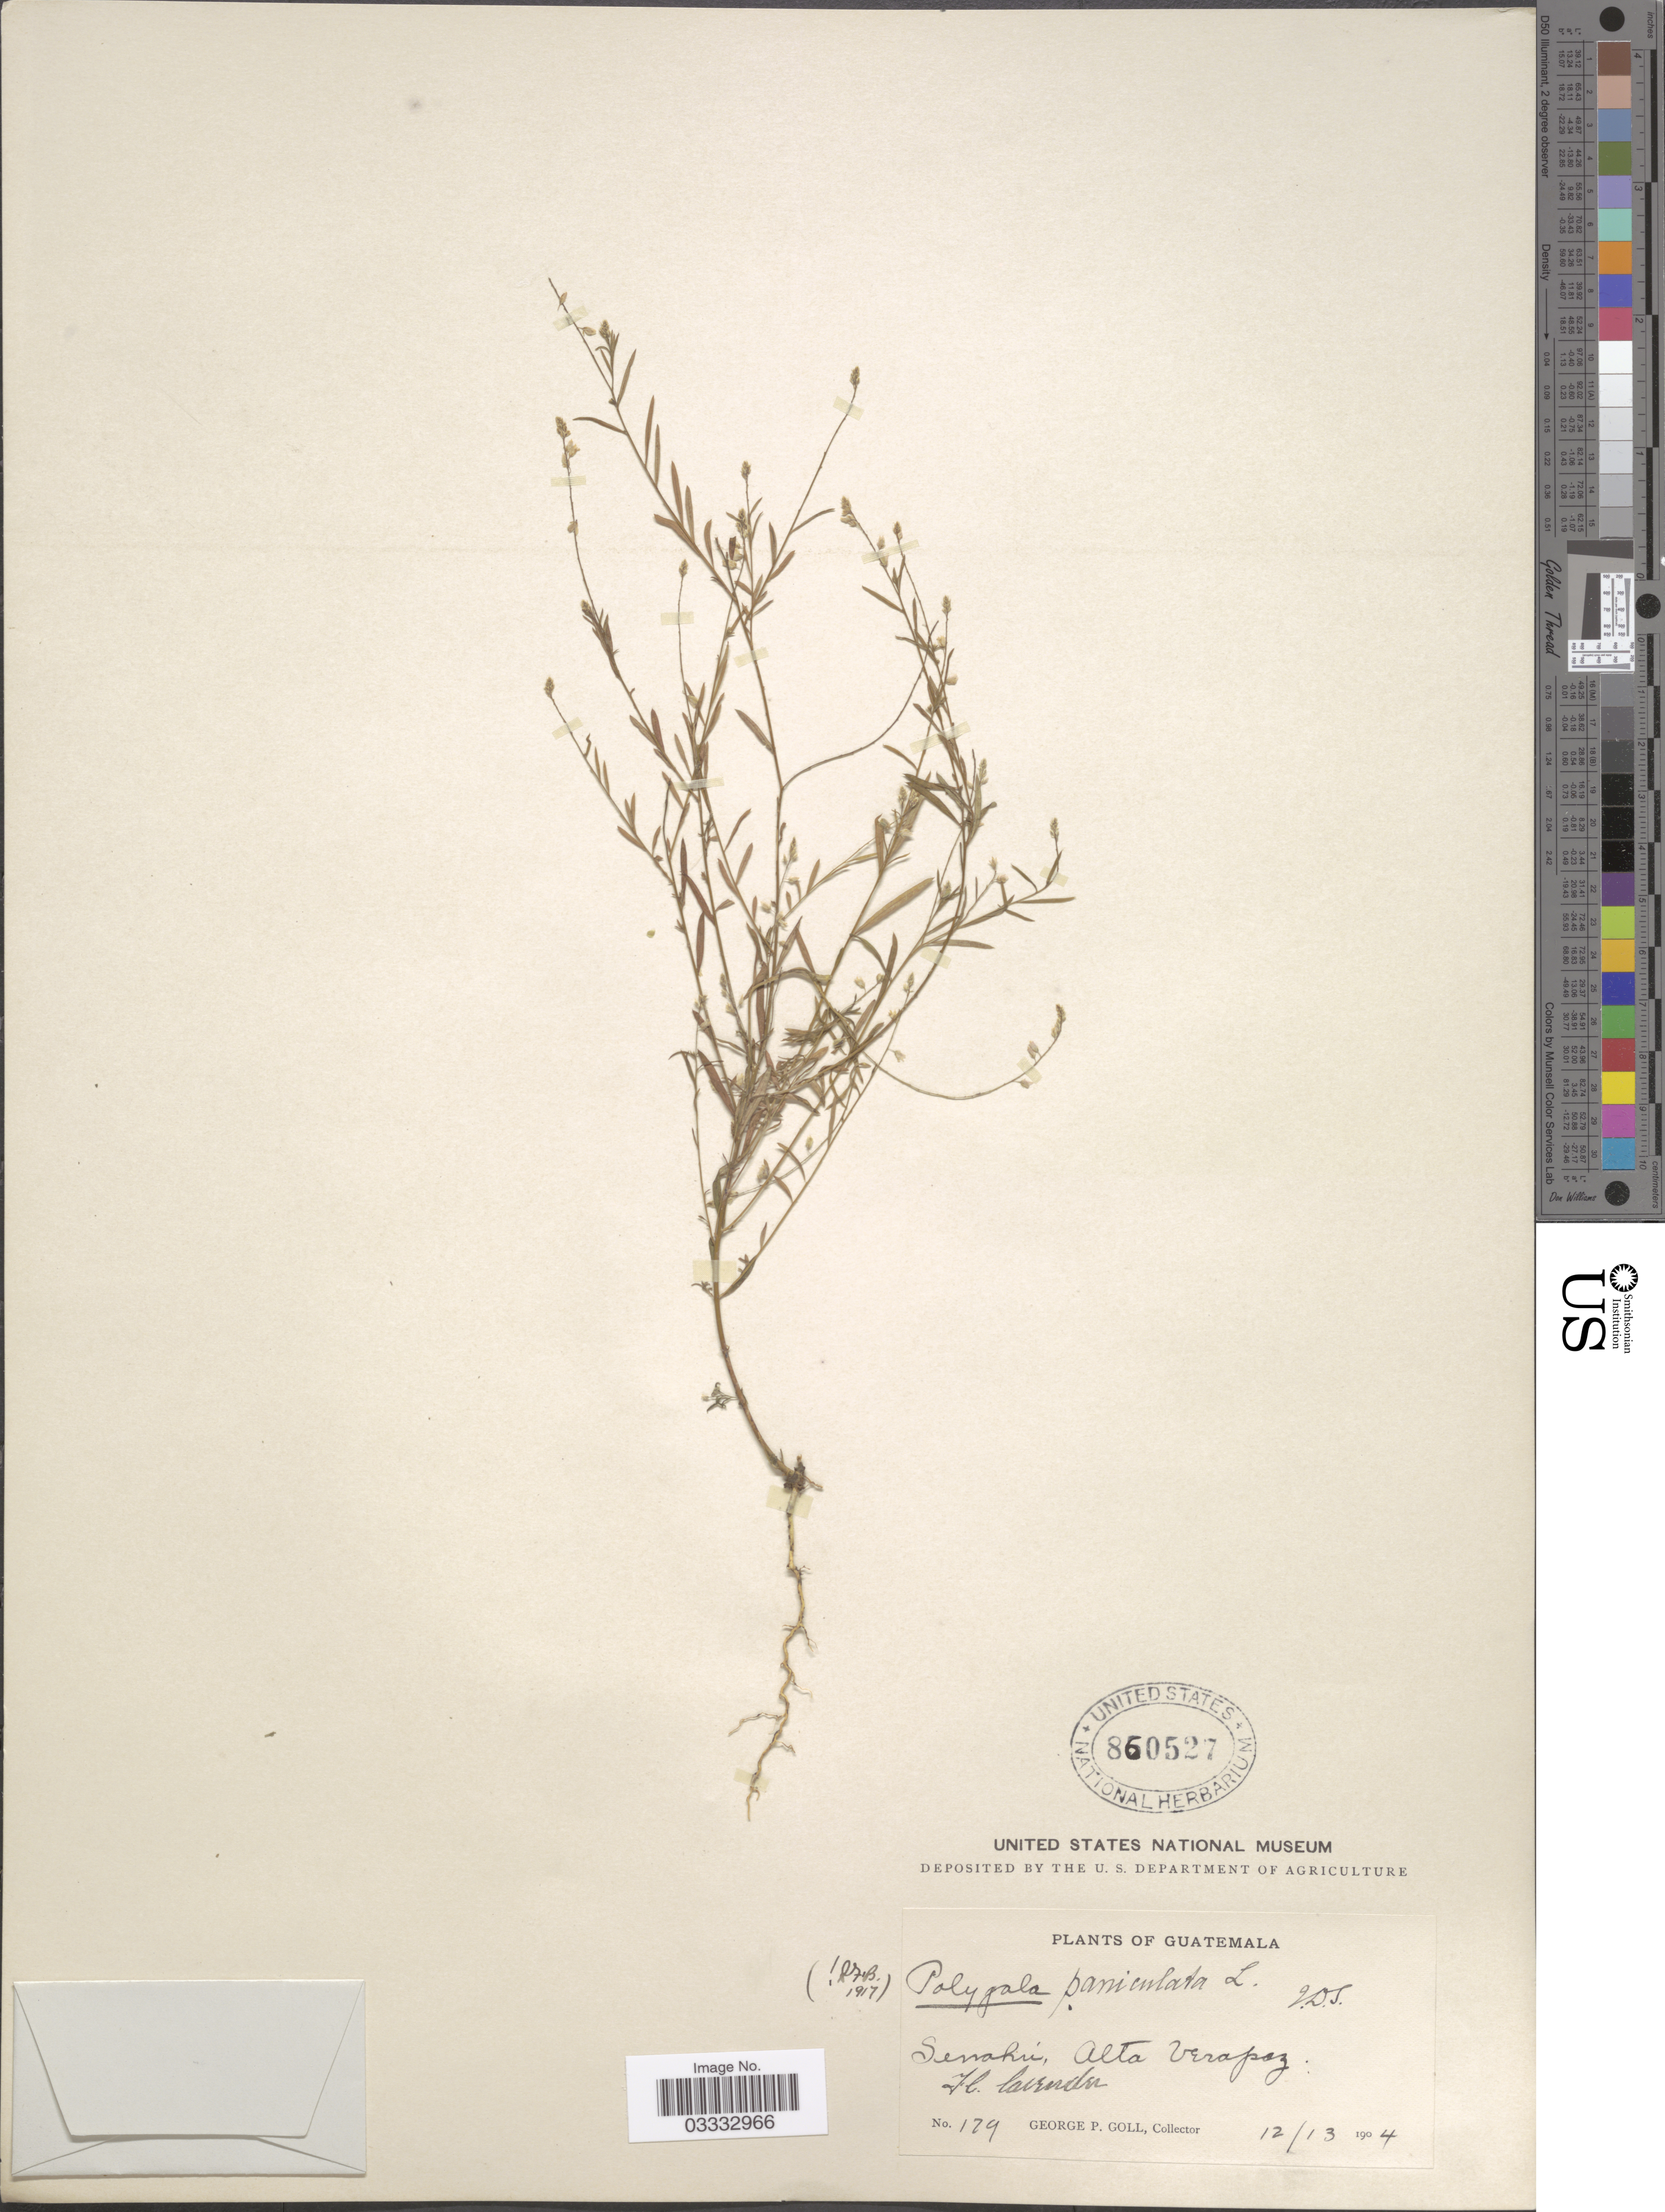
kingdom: Plantae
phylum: Tracheophyta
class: Magnoliopsida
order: Fabales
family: Polygalaceae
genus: Polygala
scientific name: Polygala paniculata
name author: L.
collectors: G. P. Goll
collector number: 129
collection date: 1904-12-13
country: Guatemala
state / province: Alta Verapaz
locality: Senahú.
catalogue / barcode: US 860527